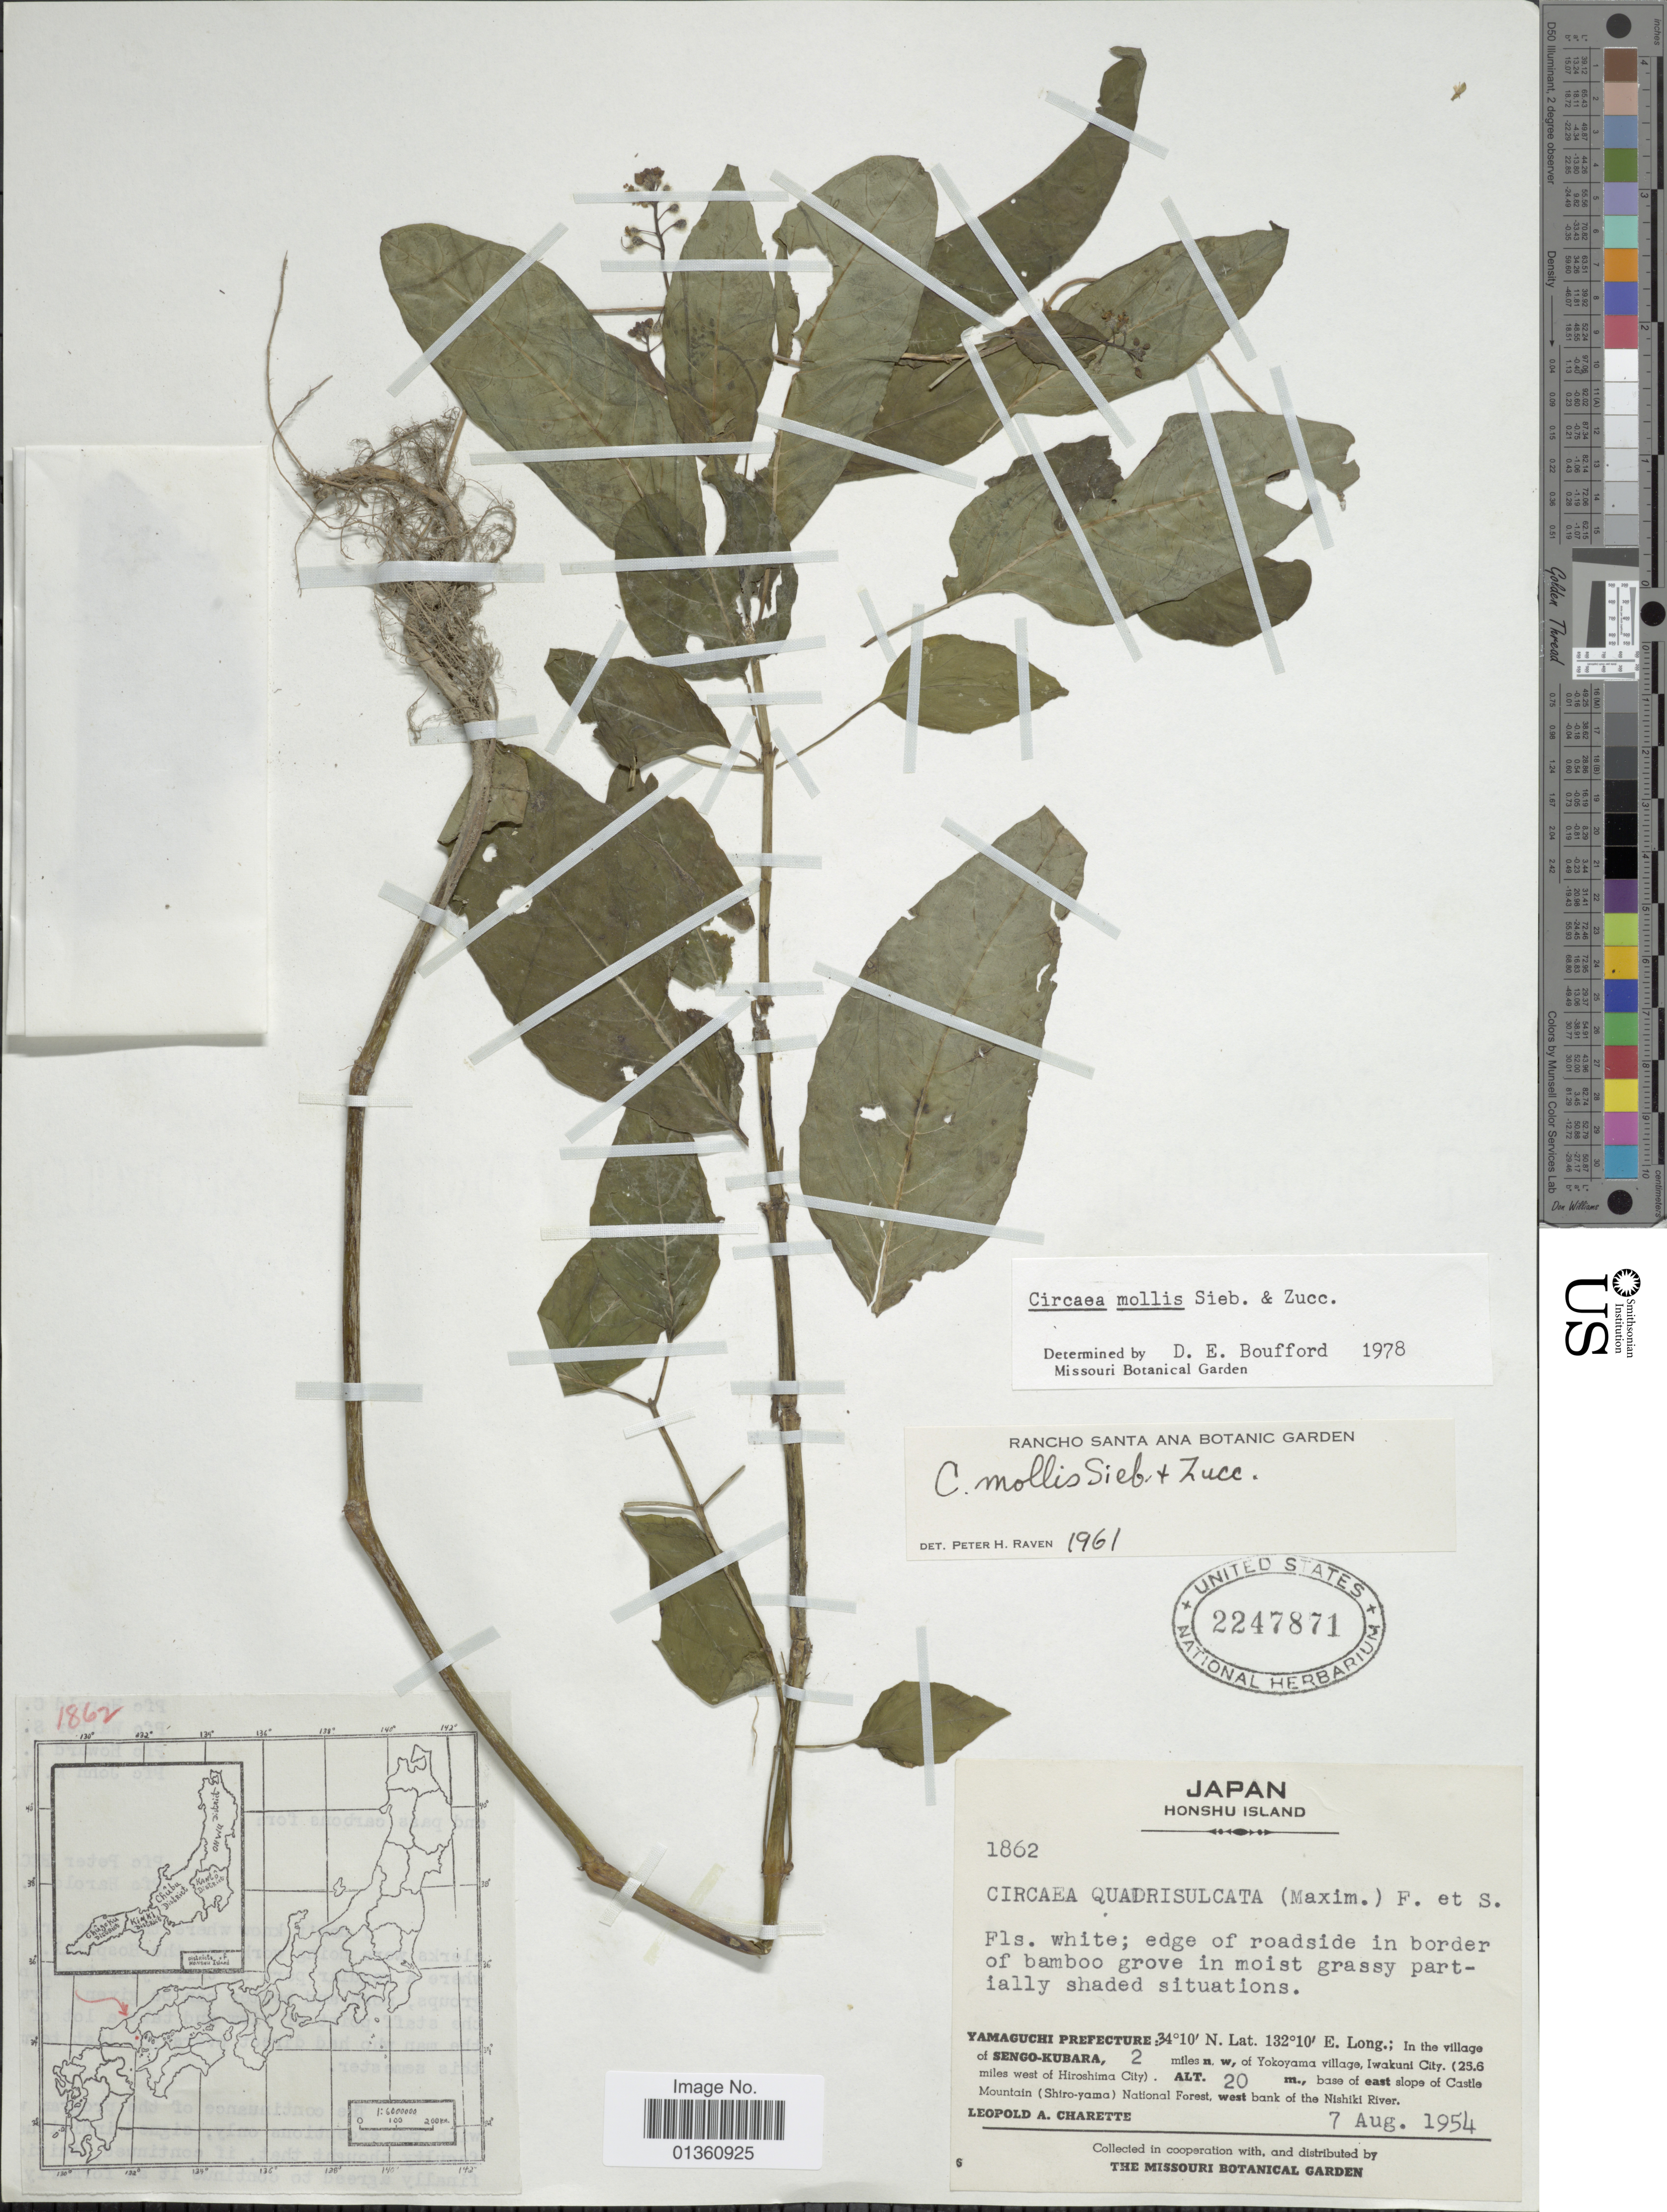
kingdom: Plantae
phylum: Tracheophyta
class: Magnoliopsida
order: Myrtales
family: Onagraceae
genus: Circaea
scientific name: Circaea mollis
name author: Siebold & Zucc.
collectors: L. A. Charette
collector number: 1862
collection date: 1954-08-07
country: Japan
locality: Honshu Island. Yamaguchi Prefecture. In the village of Sengo-Kubara, 2 miles n.w. of Yokohama village, Iwakuni City. (25.6 miles west of Hiroshima City). Base of east slope of Castle Mountain (Shiro-yama) National Forest, west bank of the Nishiki River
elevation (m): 20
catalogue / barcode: US 2247871